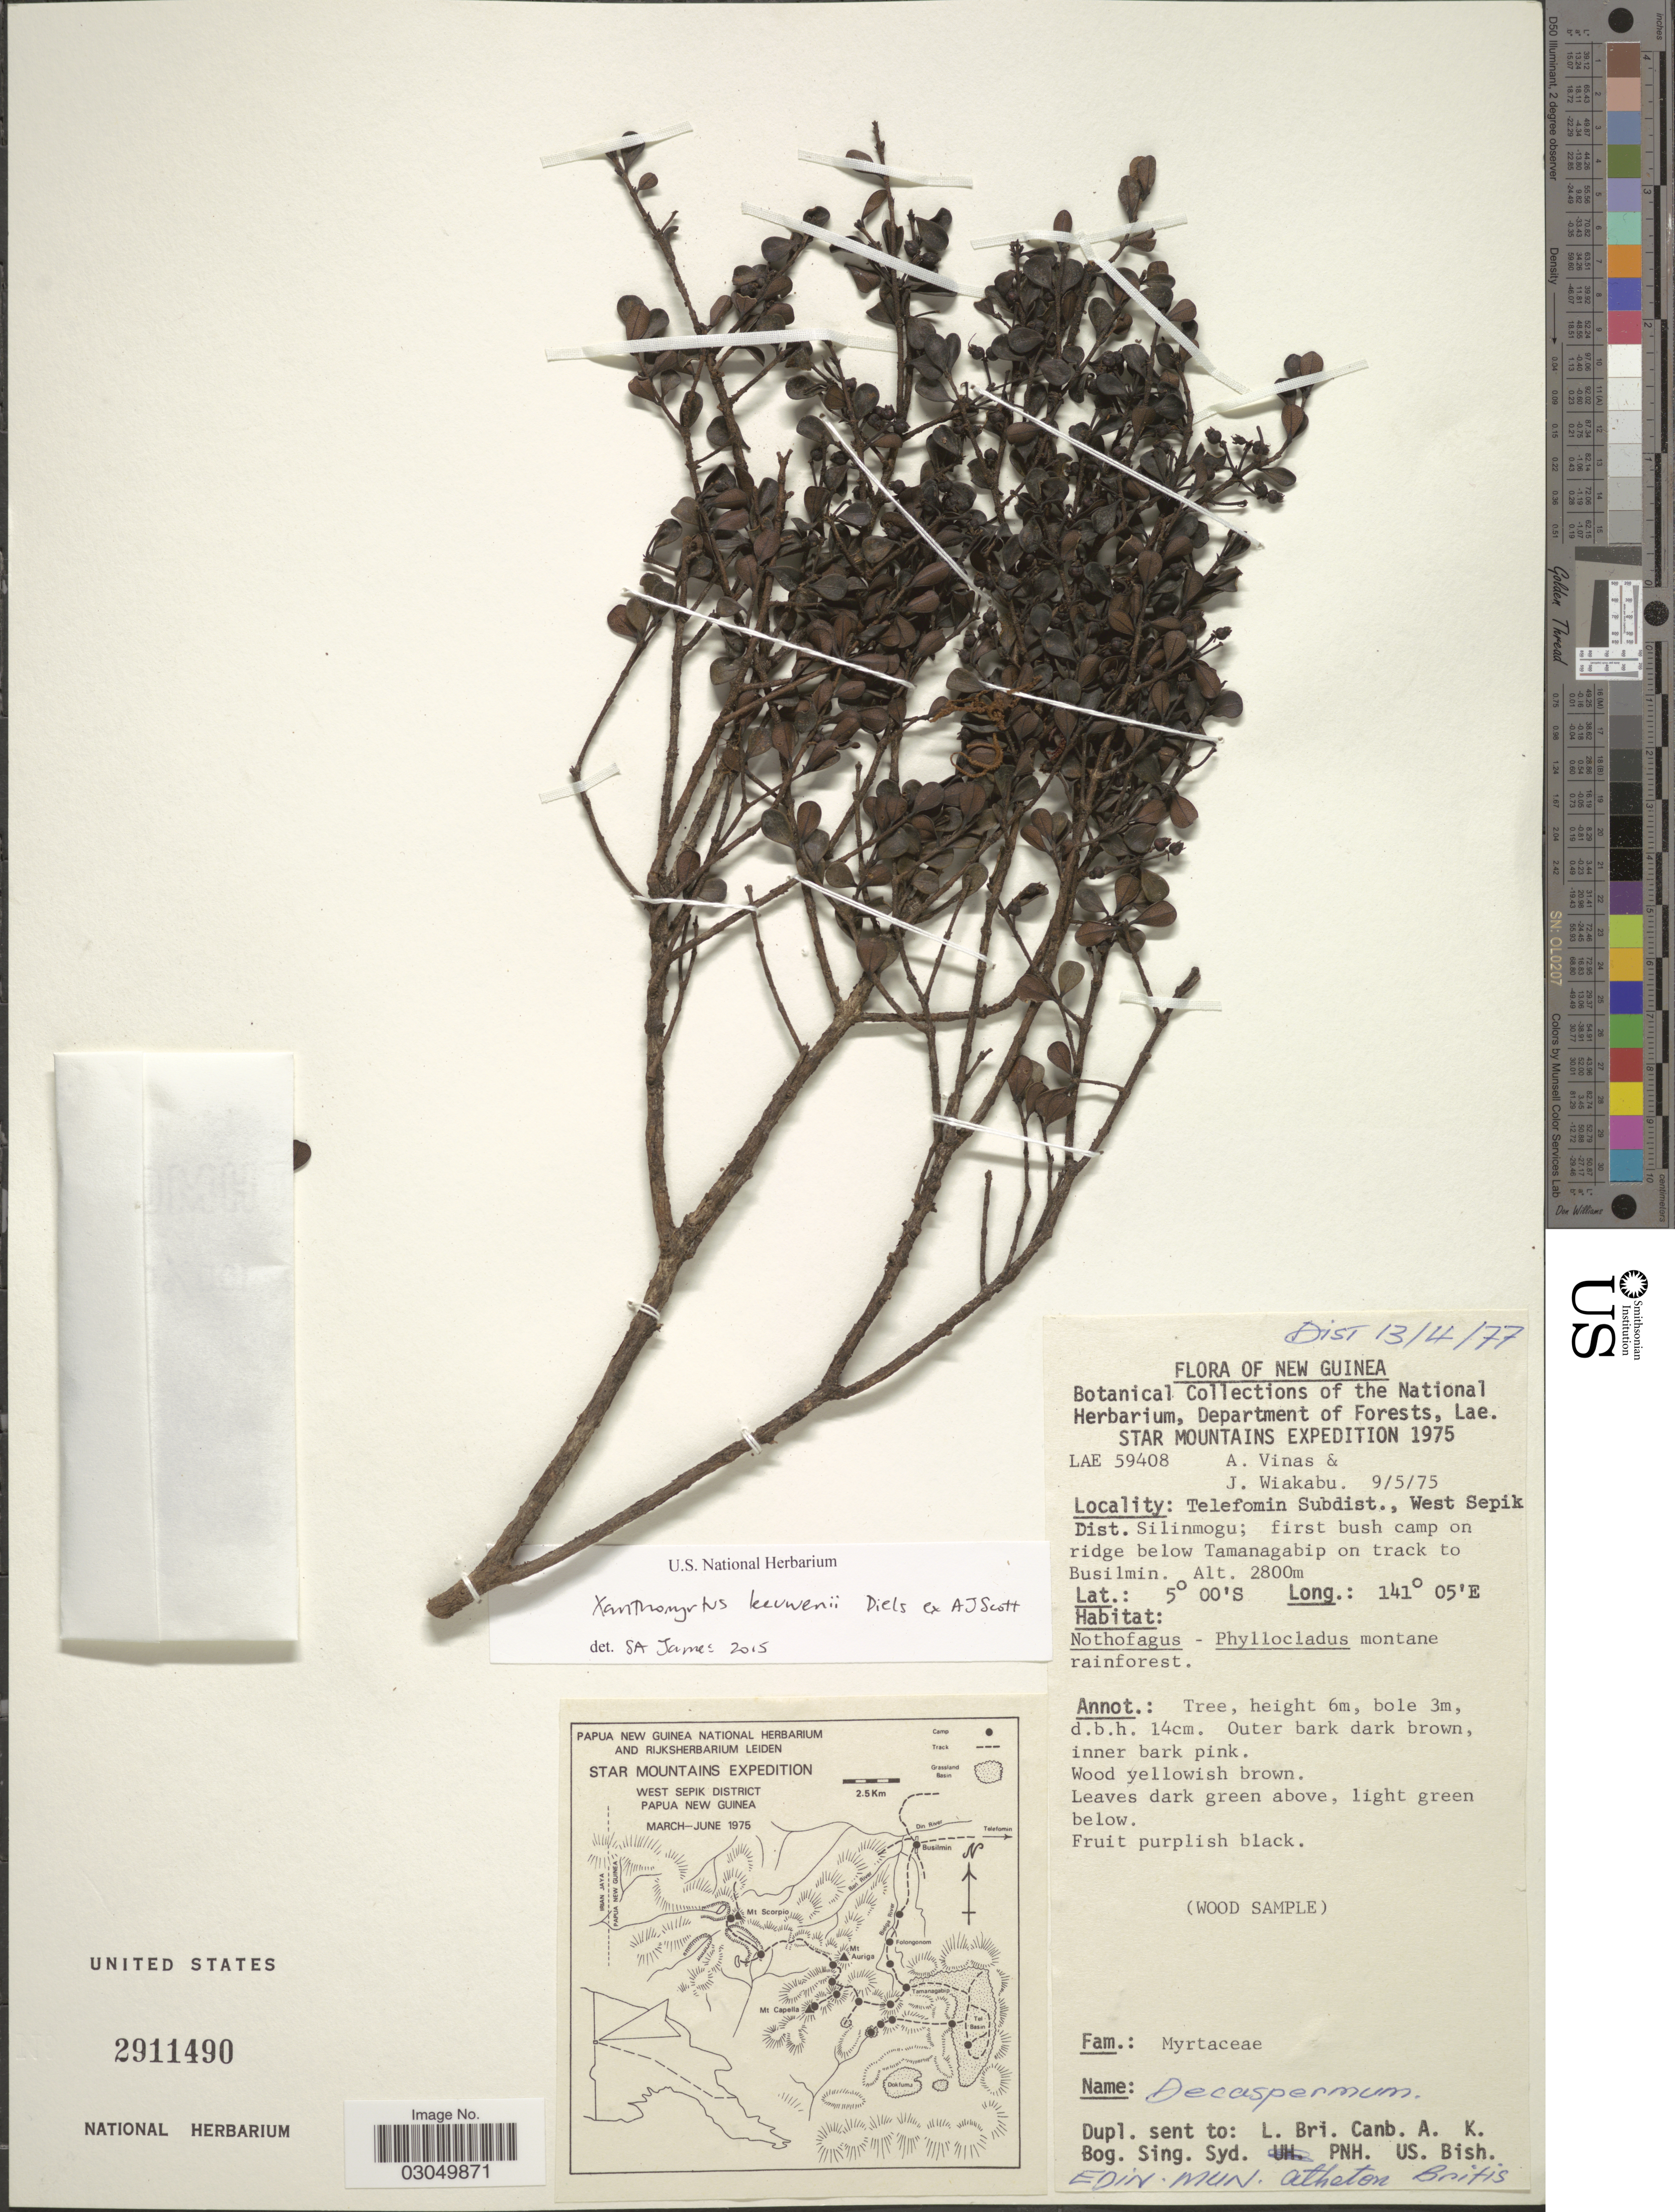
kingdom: Plantae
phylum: Tracheophyta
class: Magnoliopsida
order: Myrtales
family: Myrtaceae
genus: Xanthomyrtus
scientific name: Xanthomyrtus leeuwenii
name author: Diels ex A.J. Scott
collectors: A. Vinas & J. Wiakabu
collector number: LAE 59408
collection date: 1975-05-09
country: Papua New Guinea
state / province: Sandaun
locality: Telefomin Subdist., West Sepik Dist., Silinmogu; first bush camp on ridge below Tamanagabip on track to Busilmin. New Guinea.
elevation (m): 2800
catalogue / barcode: US 2911490